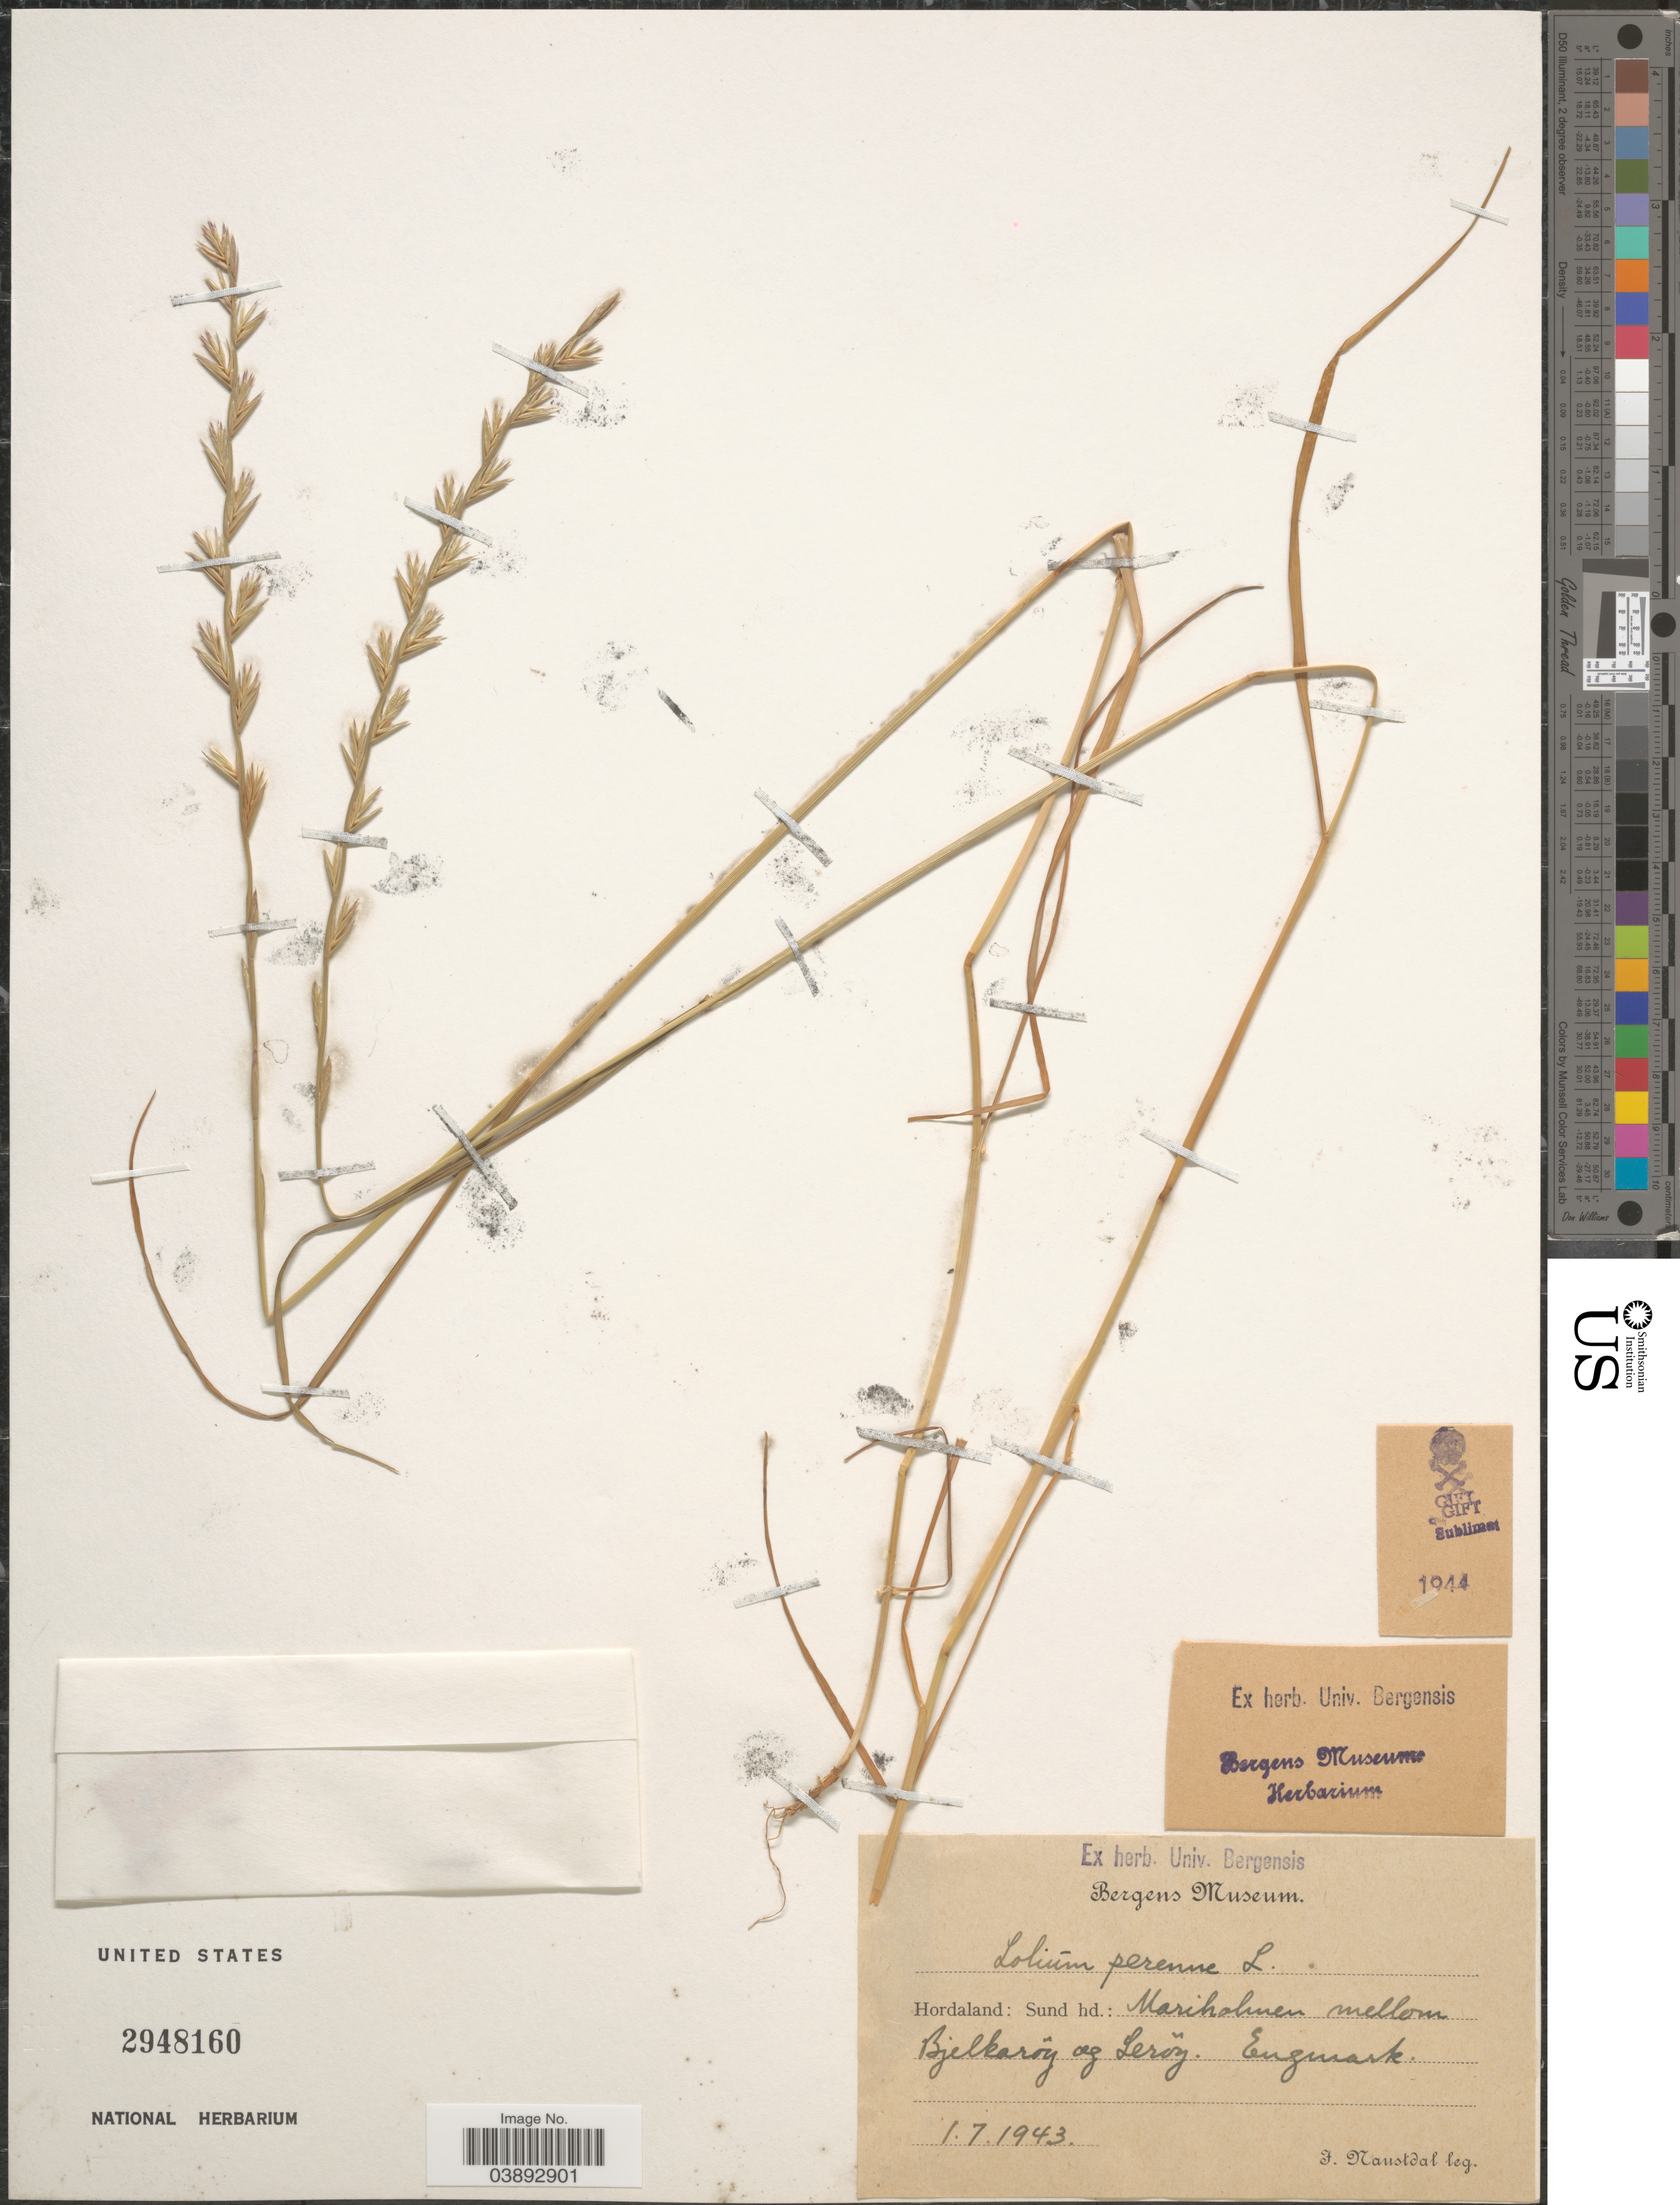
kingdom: Plantae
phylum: Tracheophyta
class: Liliopsida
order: Poales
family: Poaceae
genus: Lolium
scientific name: Lolium perenne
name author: L.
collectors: J. Naustdal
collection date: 1943-07-01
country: Norway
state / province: Hordaland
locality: Sund hd.: Mariholmen mellom. Bjelkaröy og Leröy. Engmark.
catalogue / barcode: US 2948160